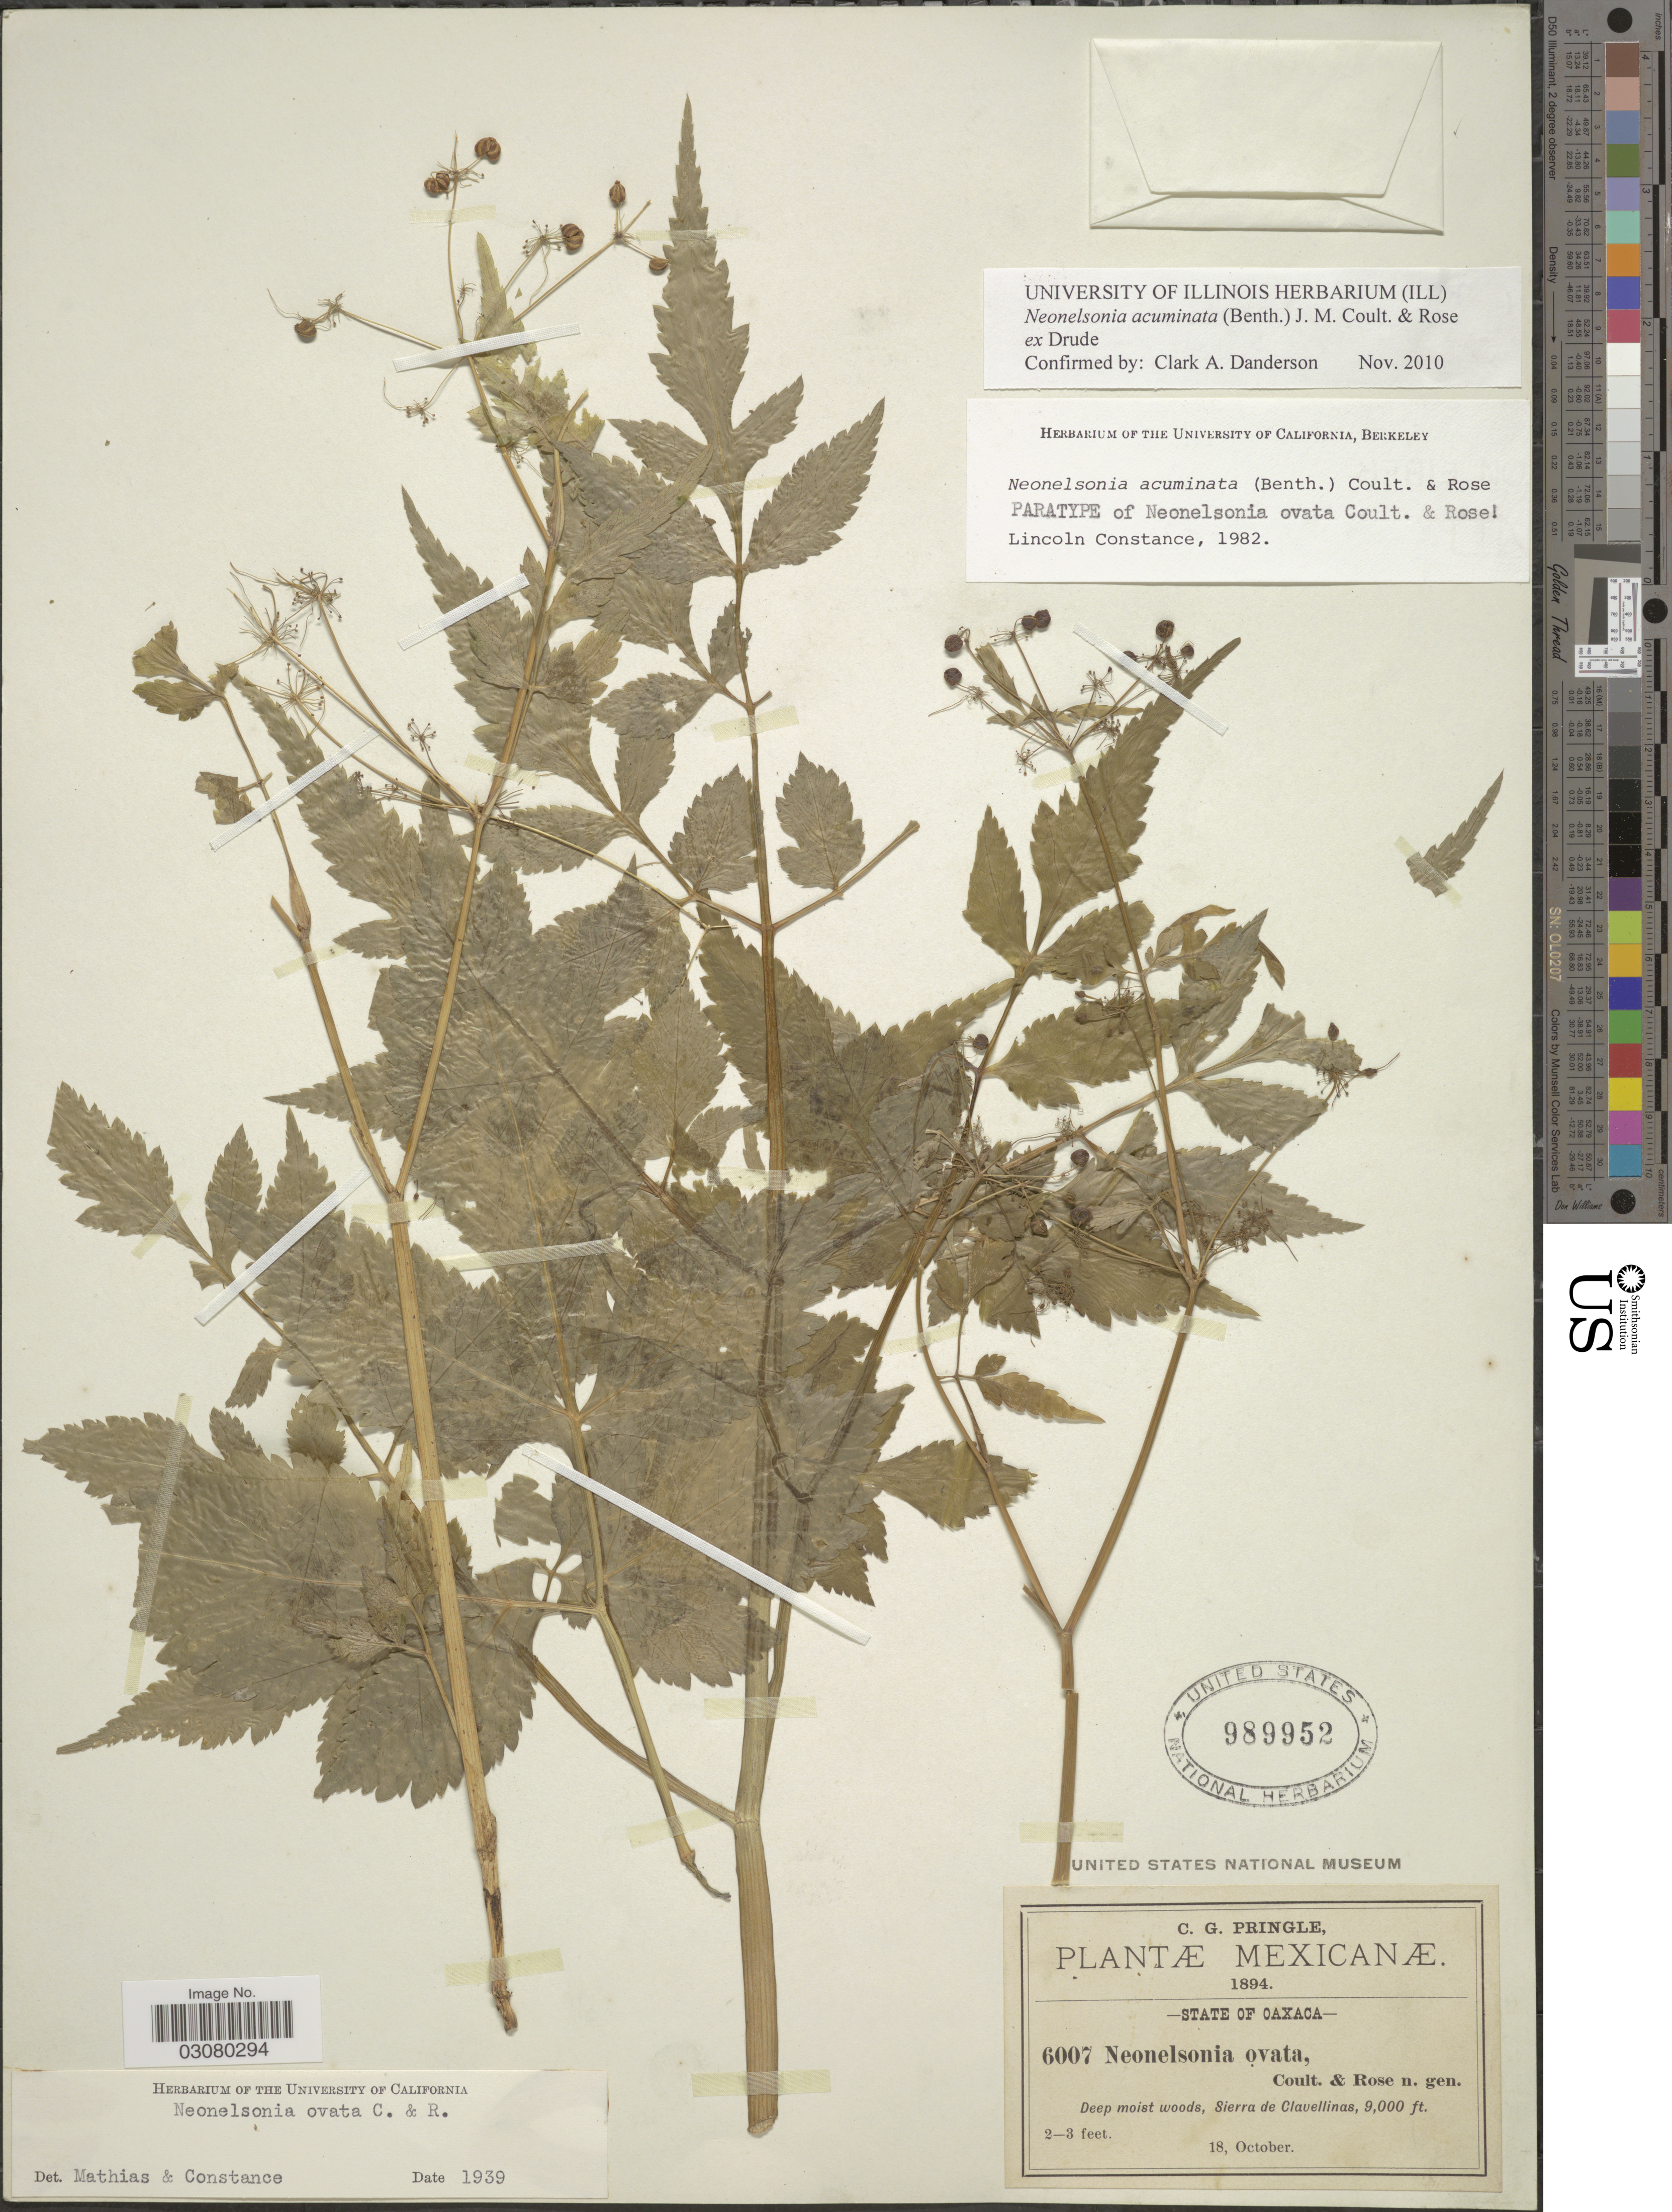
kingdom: Plantae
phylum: Tracheophyta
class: Magnoliopsida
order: Apiales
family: Apiaceae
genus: Neonelsonia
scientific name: Neonelsonia acuminata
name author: (Benth.) J.M. Coult. & Rose ex Drude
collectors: C. G. Pringle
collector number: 6007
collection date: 1894-10-18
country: Mexico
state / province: Oaxaca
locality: Deep moist woods, Sierra de Clavellinas.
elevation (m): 2743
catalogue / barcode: US 989952